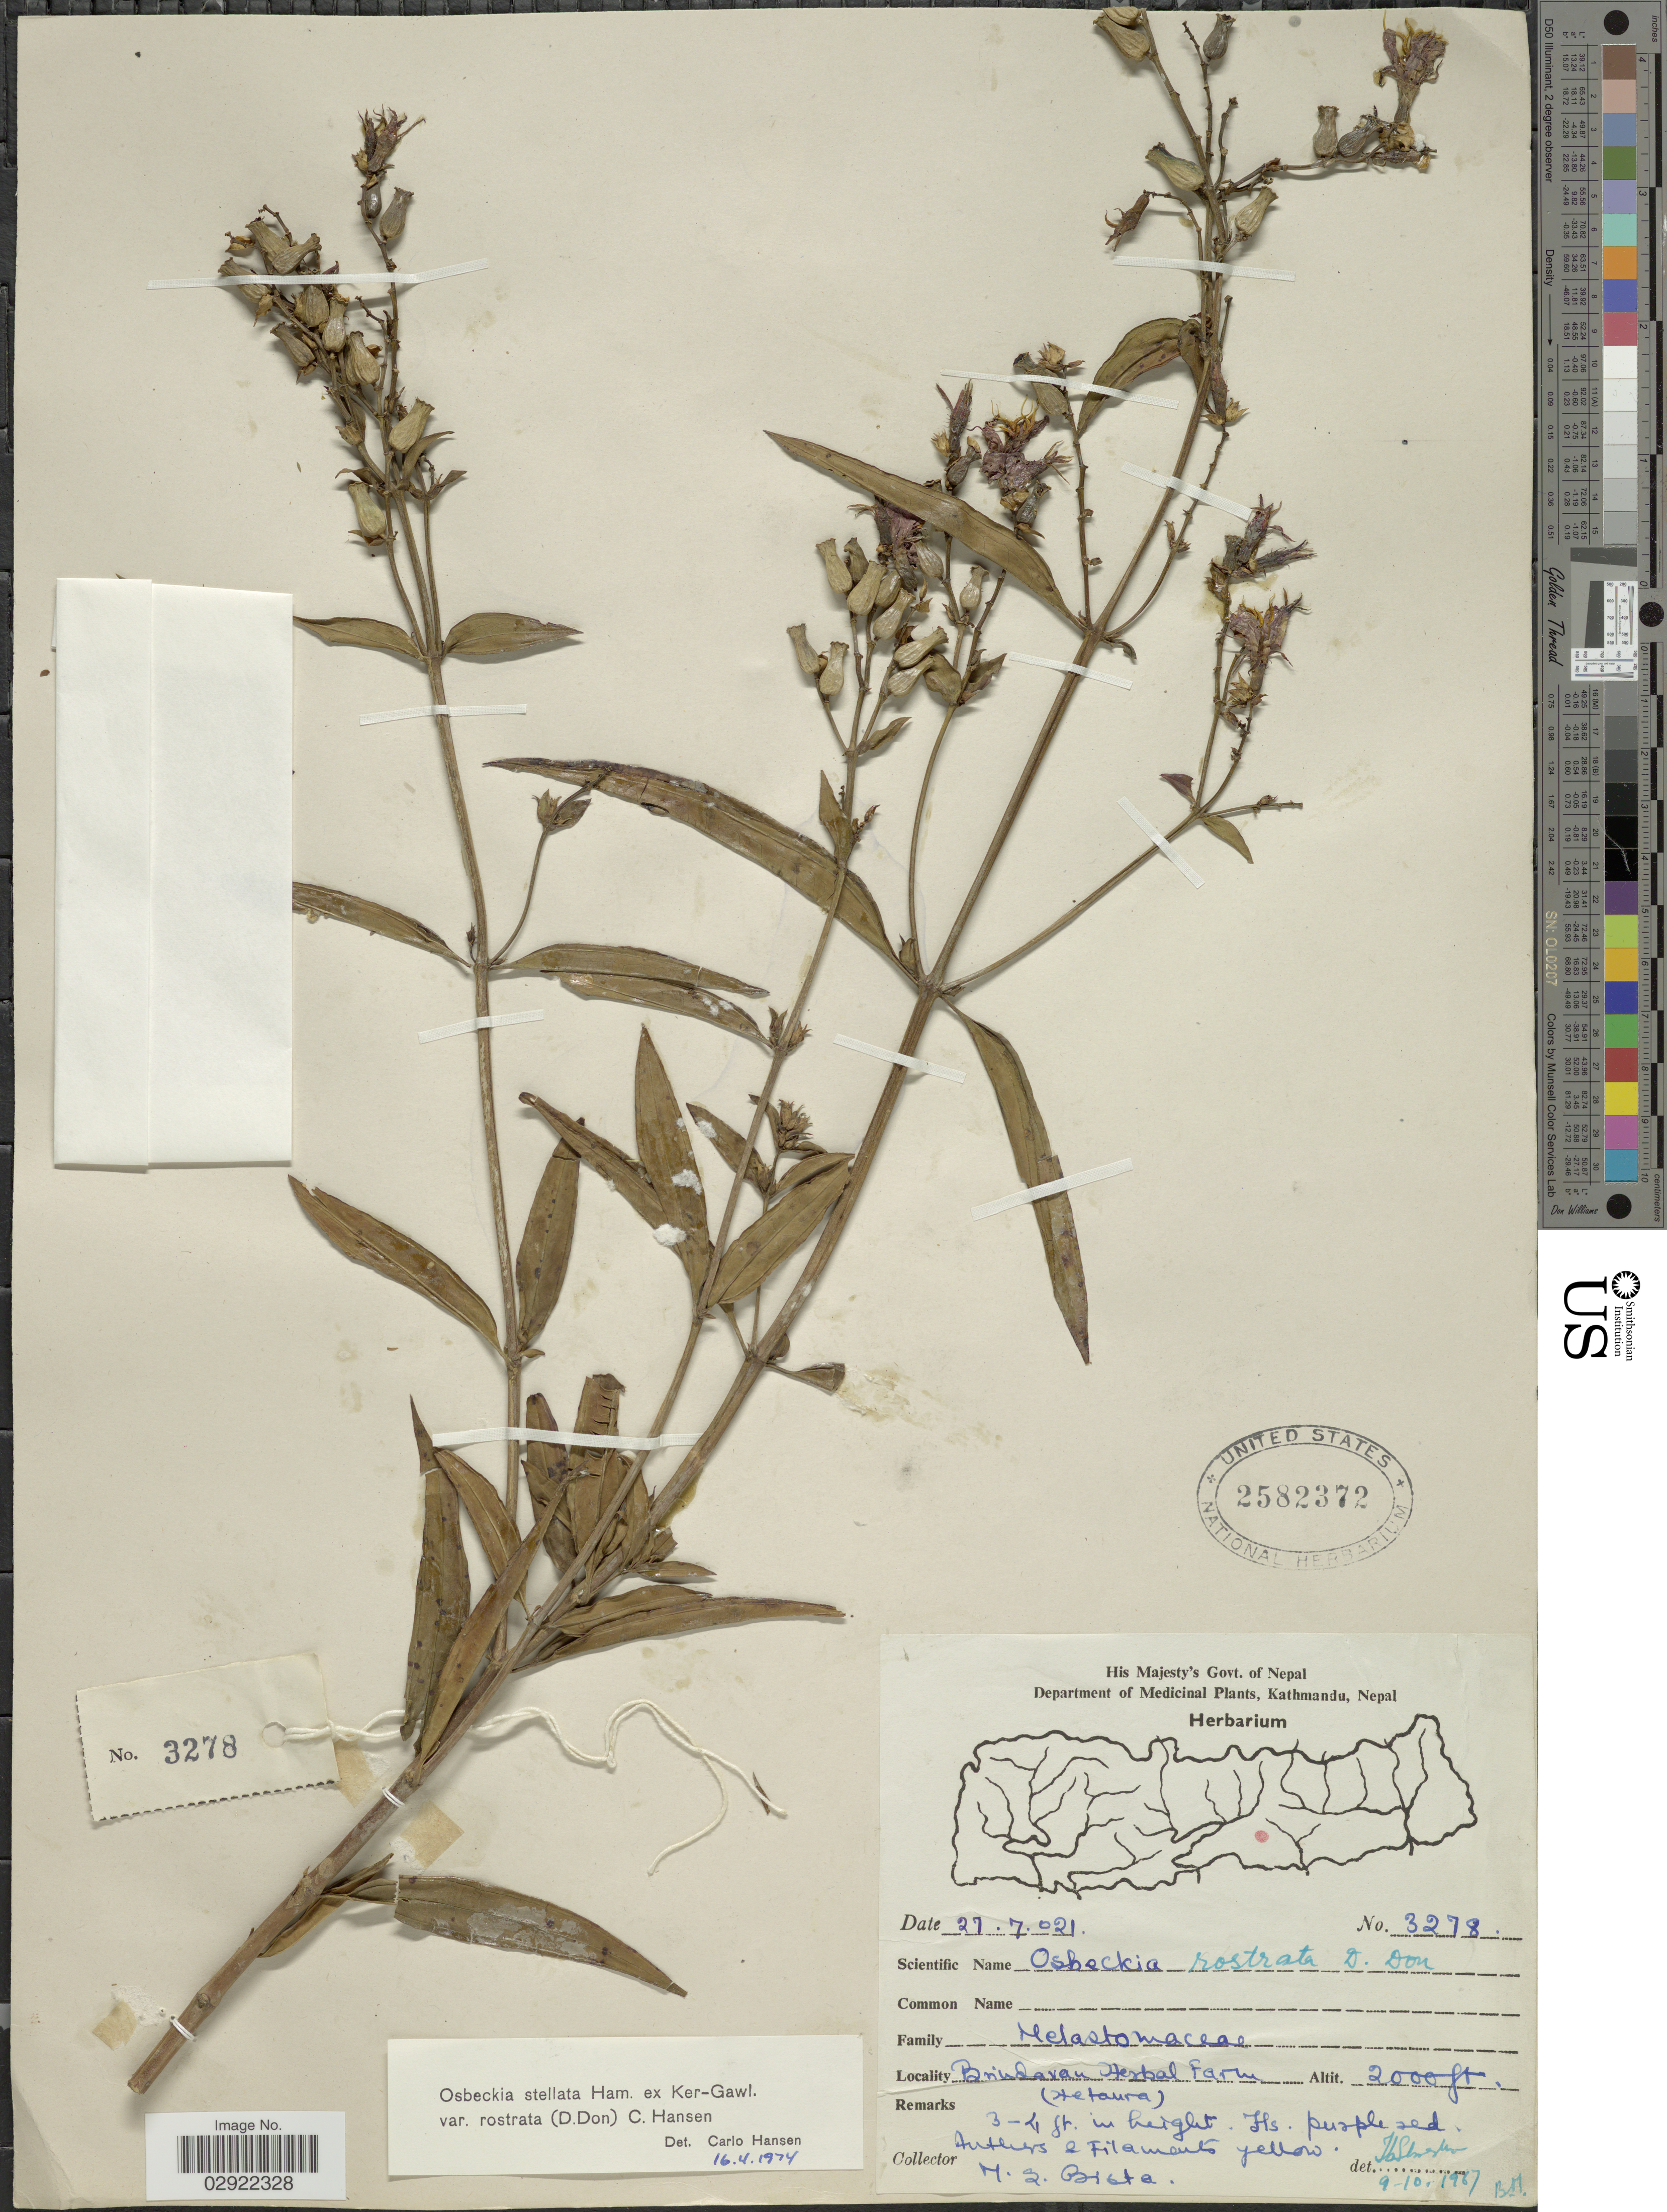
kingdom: Plantae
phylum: Tracheophyta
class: Magnoliopsida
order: Myrtales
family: Melastomataceae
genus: Osbeckia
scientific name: Osbeckia stellata var. rostrata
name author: (D. Don) Hansen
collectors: M. Bista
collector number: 3278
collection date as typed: Transcribed d/m/y: 27/7/21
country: Nepal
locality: Brindavan Herbal Farm. (Hetaura).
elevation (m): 610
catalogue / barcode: US 2582372